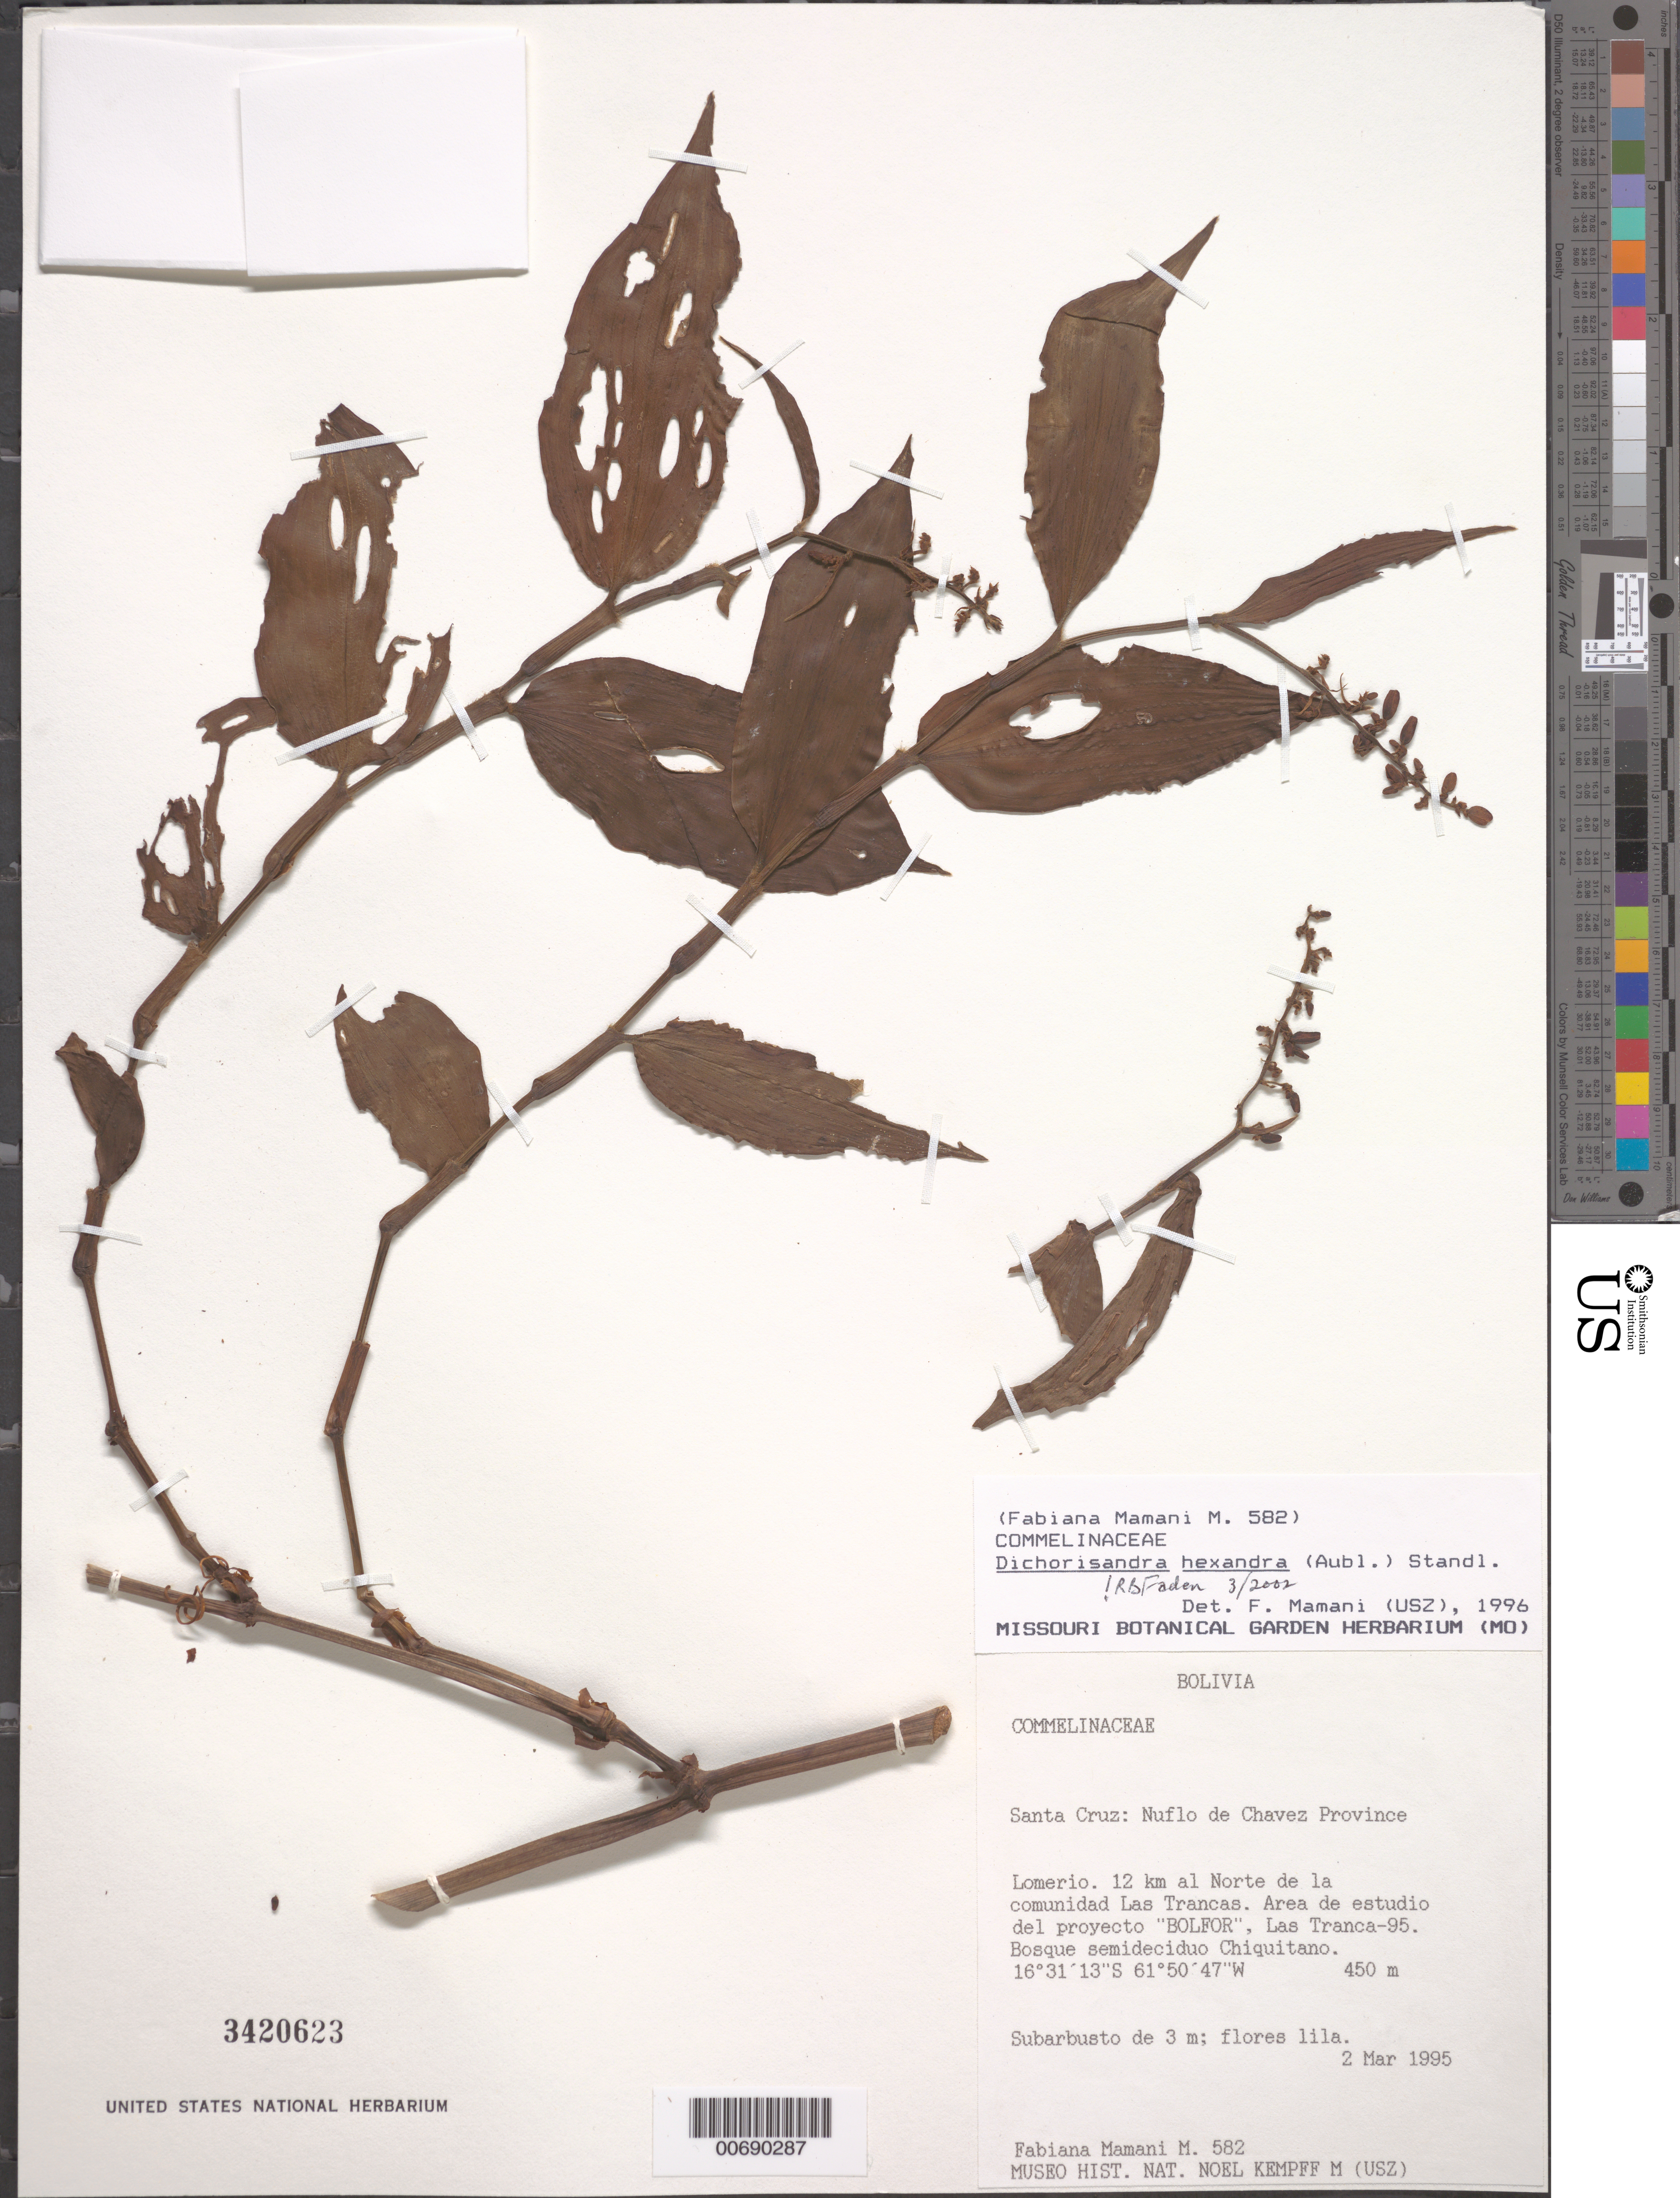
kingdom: Plantae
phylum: Tracheophyta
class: Liliopsida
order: Commelinales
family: Commelinaceae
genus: Dichorisandra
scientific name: Dichorisandra hexandra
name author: (Aubl.) Standl.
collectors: F. Mamani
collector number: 582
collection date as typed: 02 Mar 1995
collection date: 1995-03-02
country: Bolivia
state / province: Santa Cruz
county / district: Ñuflo de Chávez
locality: Bolfor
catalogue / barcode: US 3420623